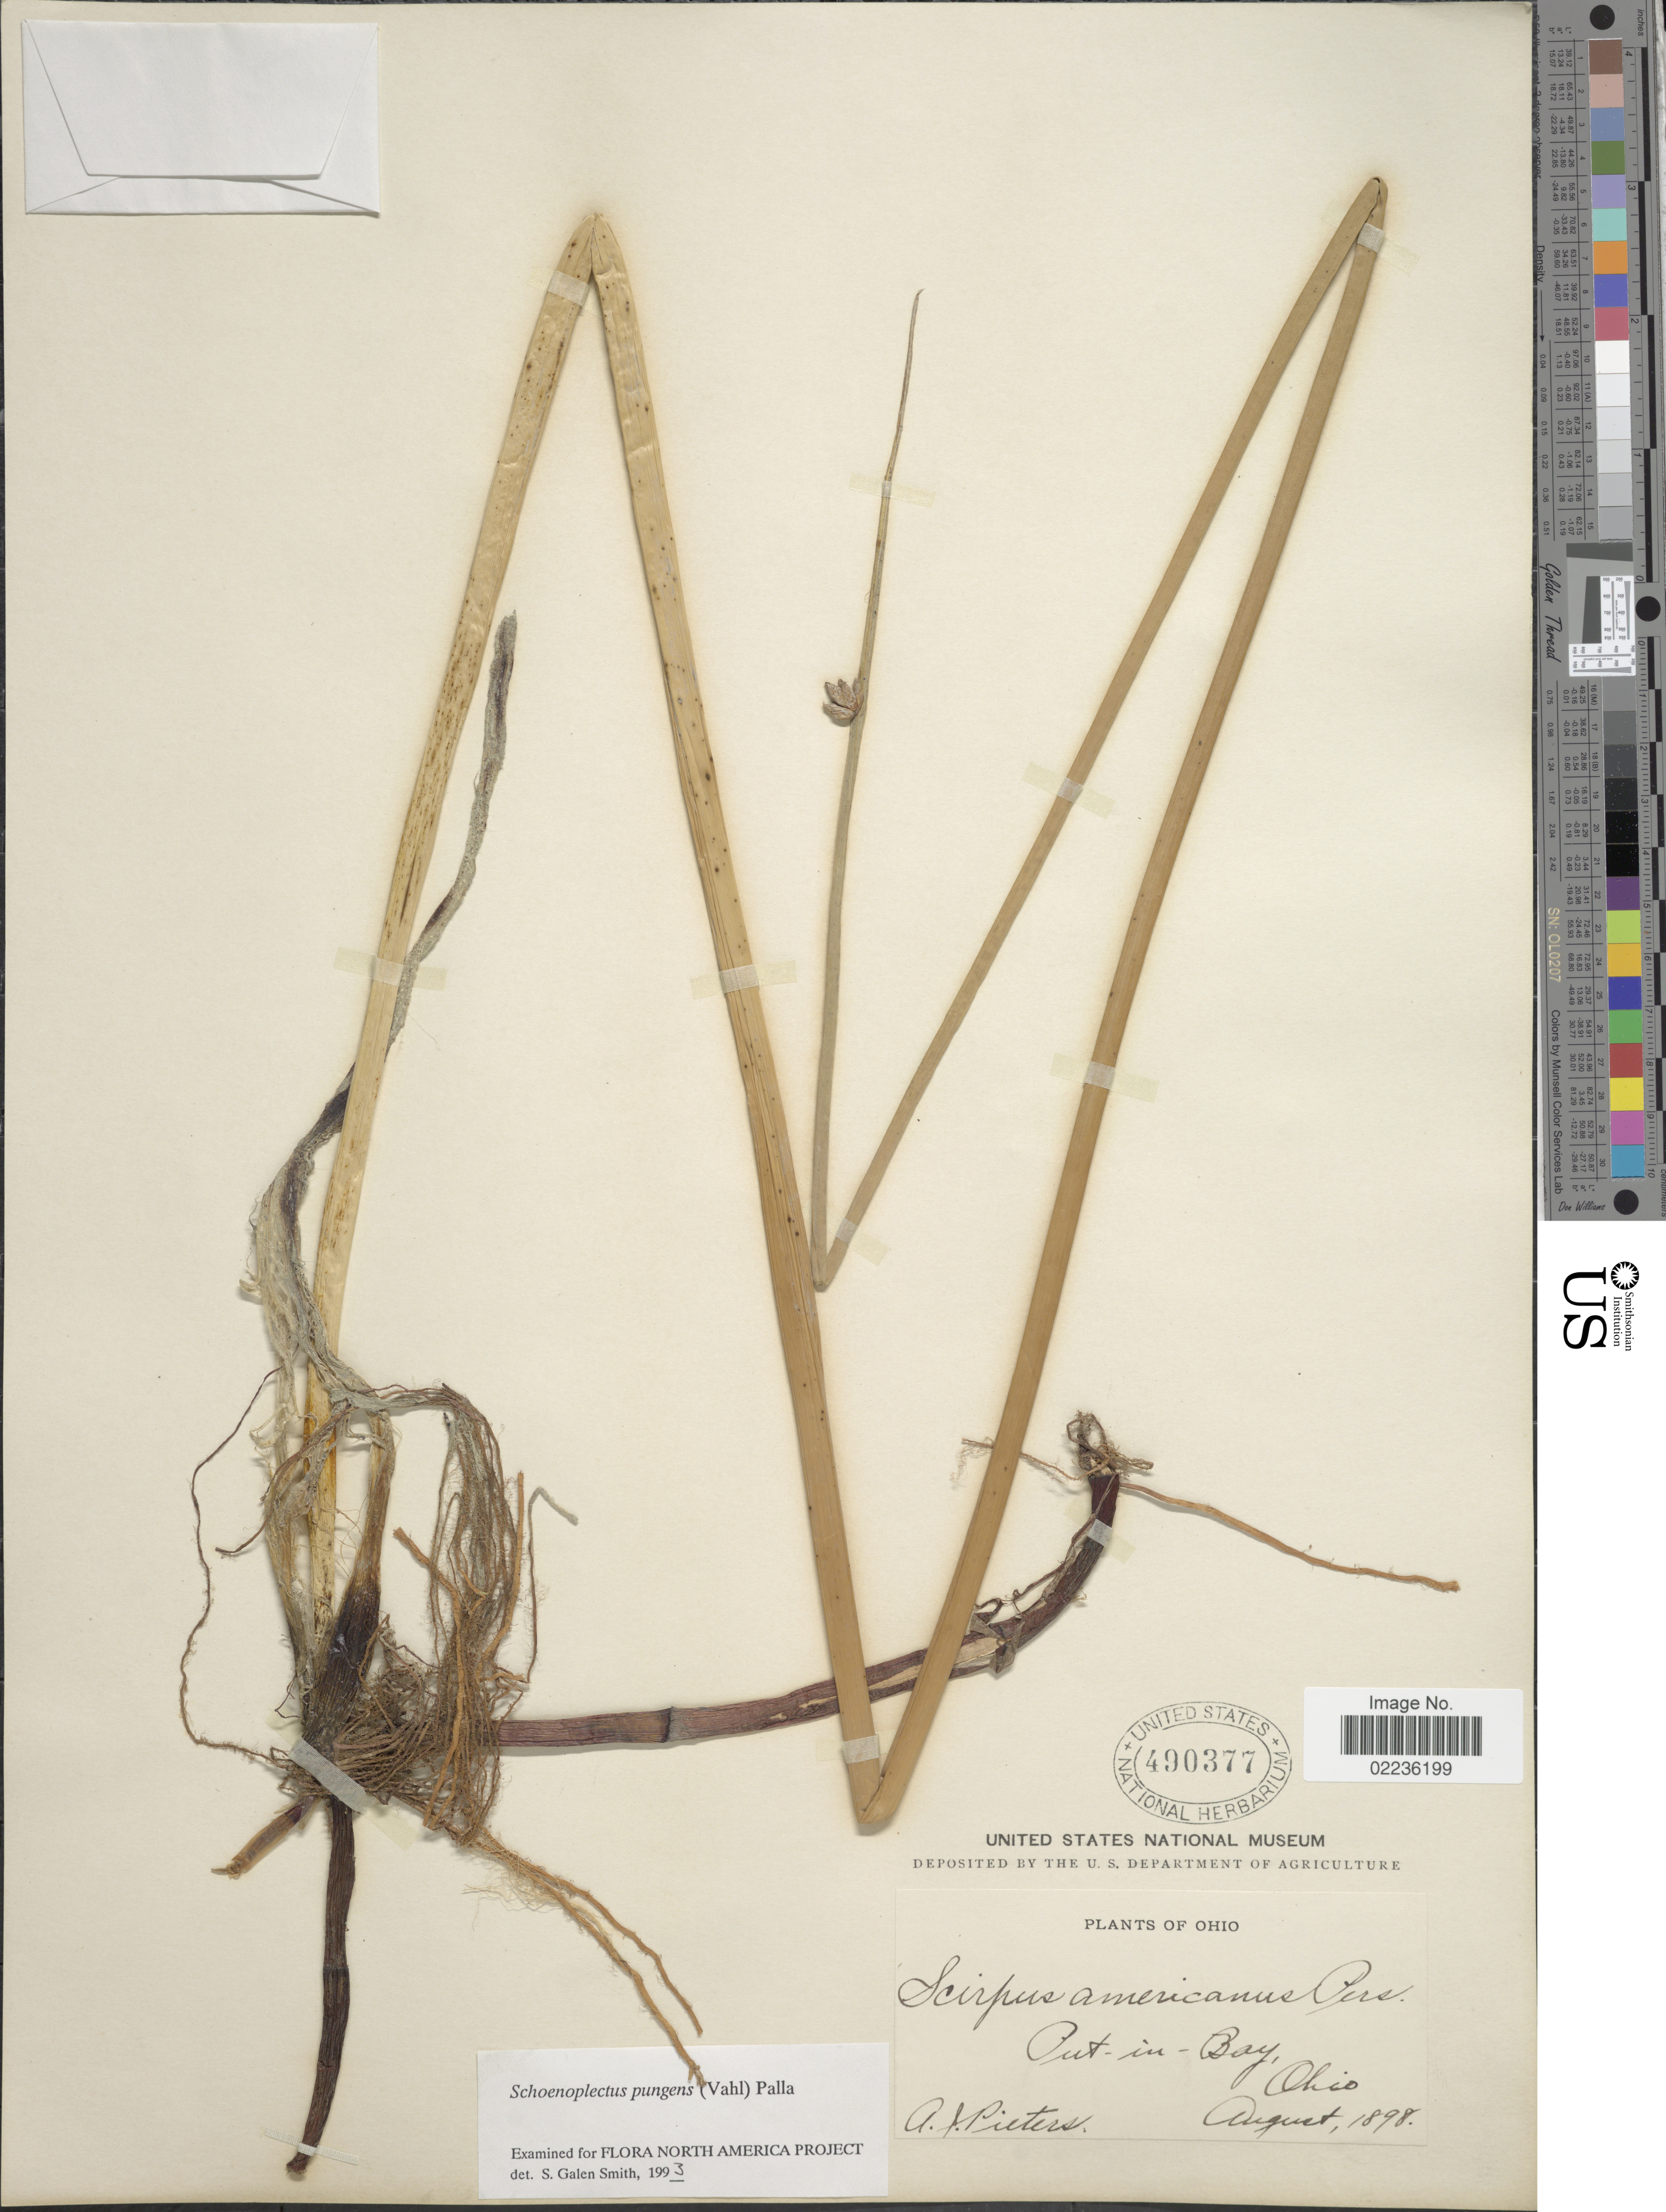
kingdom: Plantae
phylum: Tracheophyta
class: Liliopsida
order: Poales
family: Cyperaceae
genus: Schoenoplectus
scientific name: Schoenoplectus pungens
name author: (Vahl) Palla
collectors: A. Pieters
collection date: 1898-08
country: United States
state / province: Ohio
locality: Put-in-Bay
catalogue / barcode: US 490377